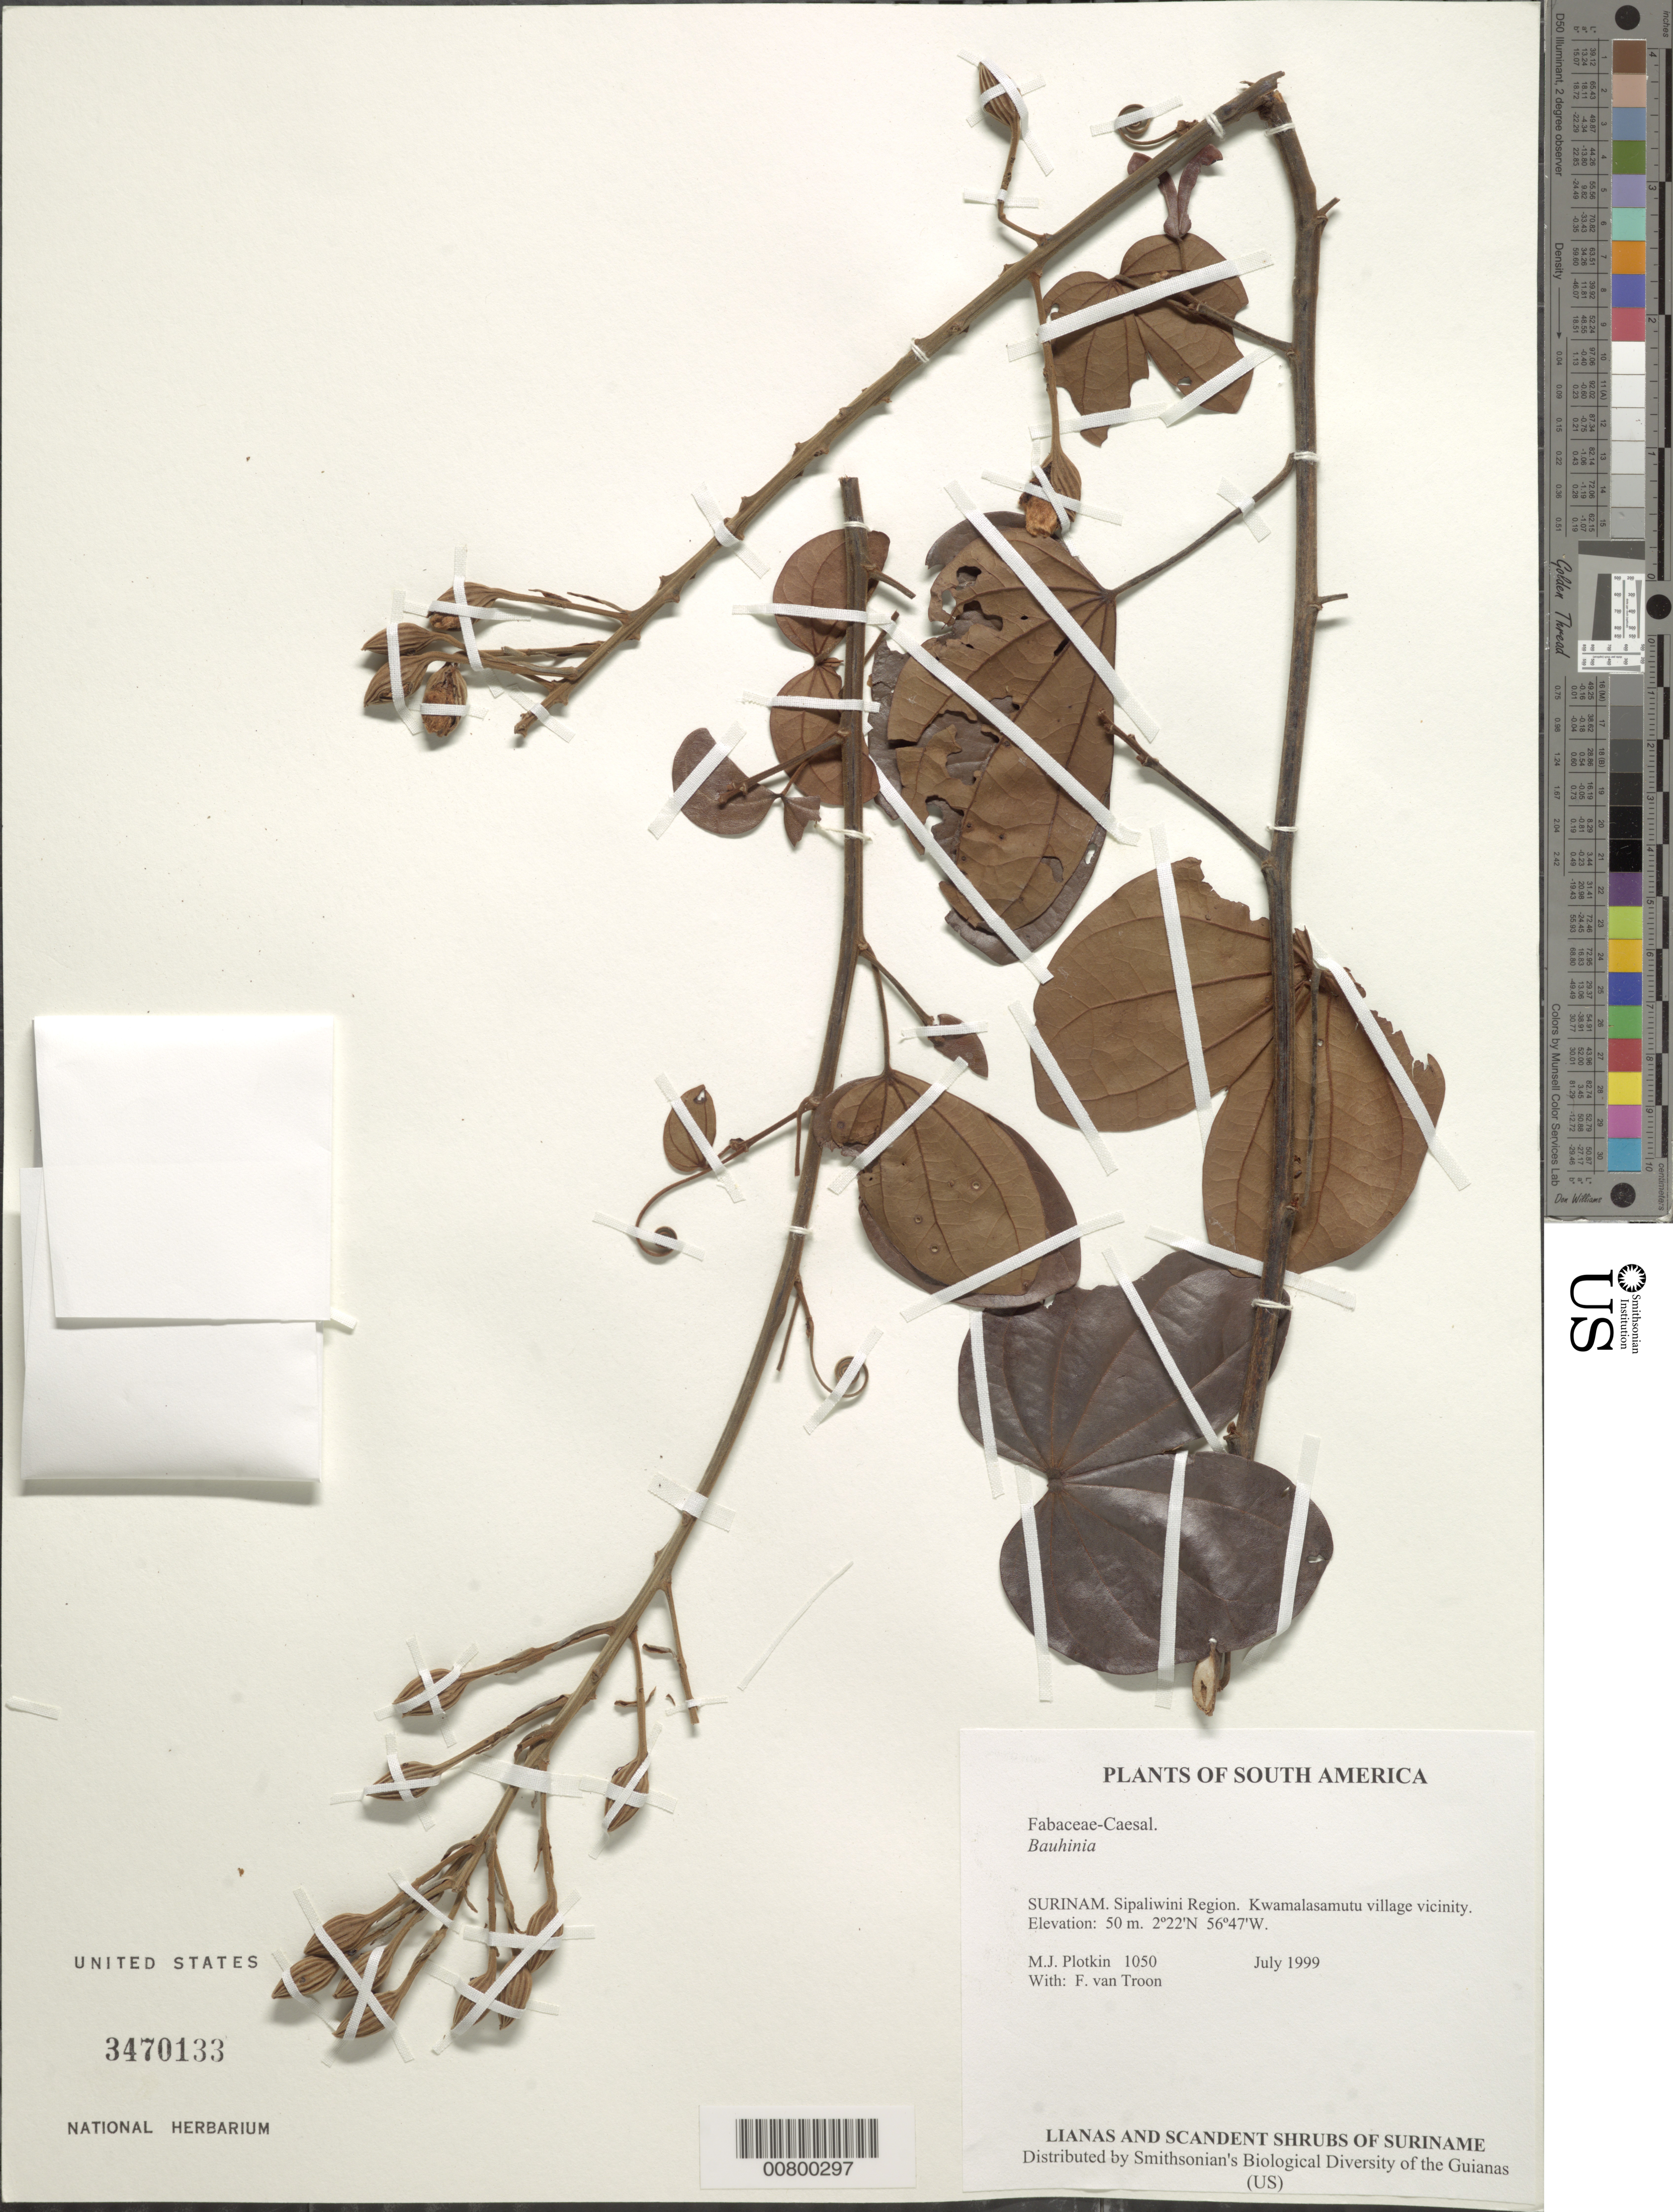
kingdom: Plantae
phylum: Tracheophyta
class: Magnoliopsida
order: Fabales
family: Fabaceae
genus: Bauhinia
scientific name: Bauhinia sp.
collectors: M. Plotkin & F. Van Troon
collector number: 1050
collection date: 1999-07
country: Suriname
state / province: Sipaliwini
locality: Kwamalasemutu village vicinity.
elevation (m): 50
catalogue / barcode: US 3470133